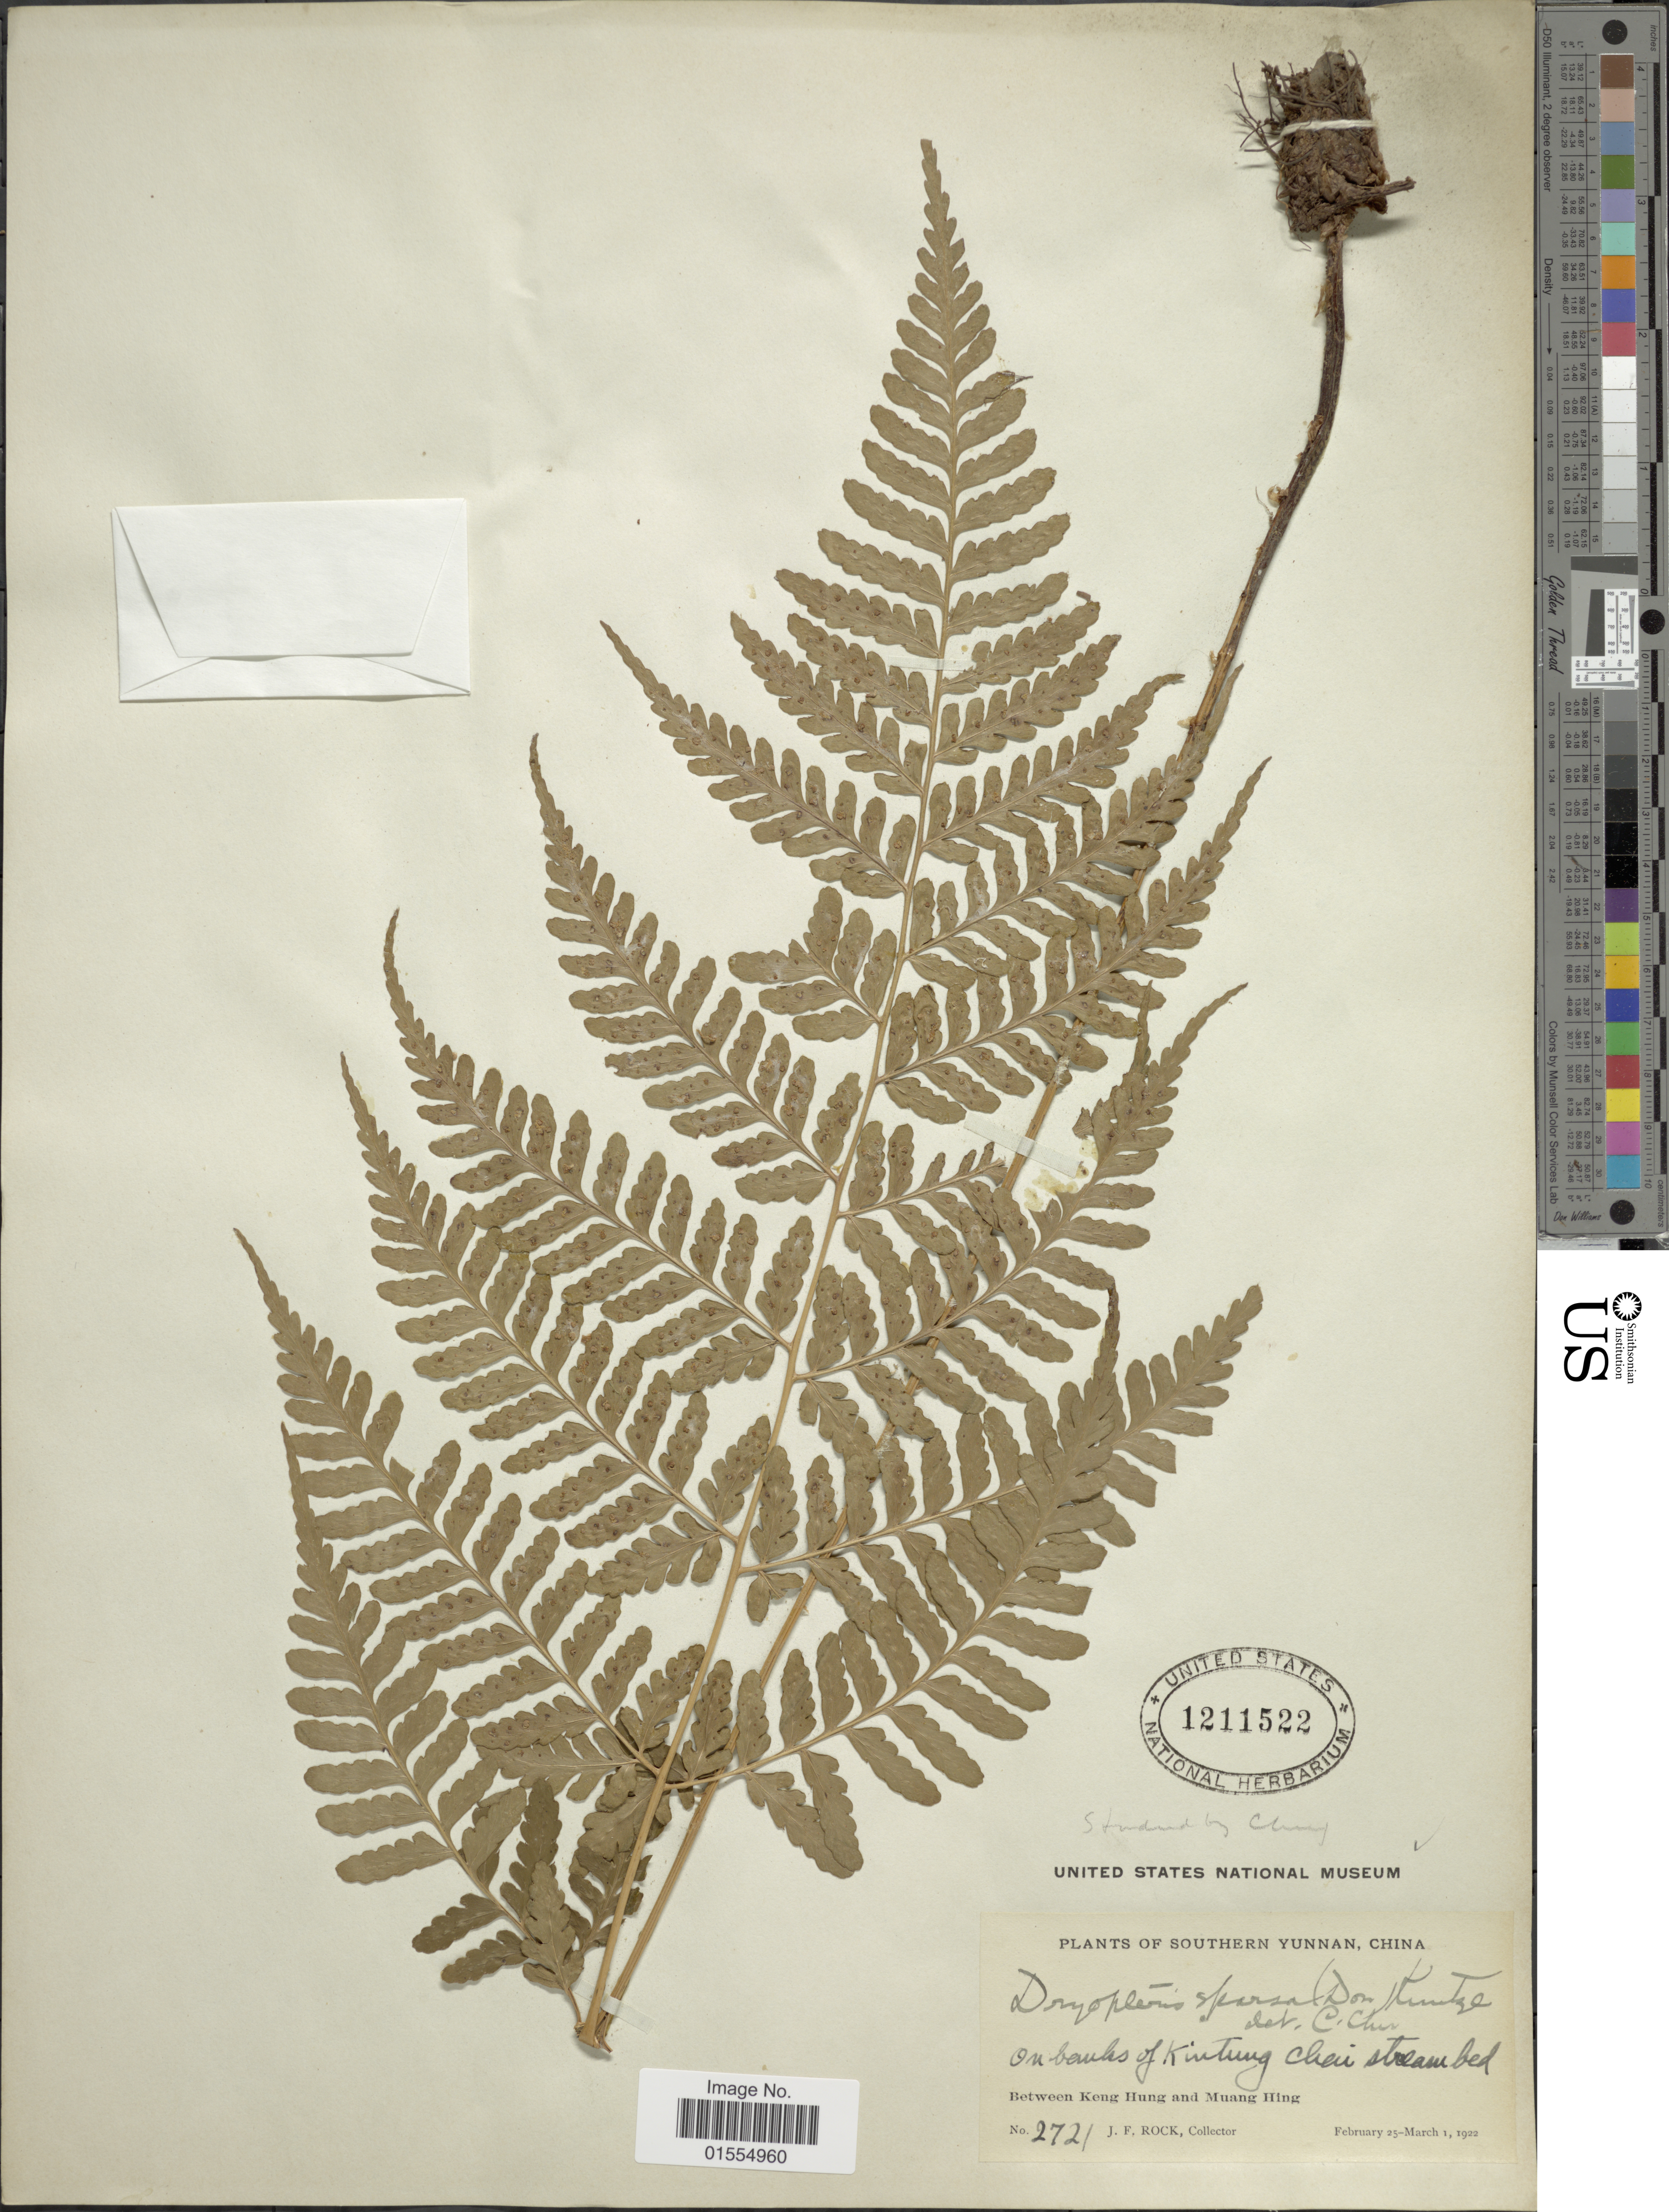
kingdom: Plantae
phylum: Tracheophyta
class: Polypodiopsida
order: Polypodiales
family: Dryopteridaceae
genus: Dryopteris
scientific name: Dryopteris sparsa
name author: (D. Don) Kuntze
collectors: J. Rock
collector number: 2721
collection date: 1922-02-25/1922-03-01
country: China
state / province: Yunnan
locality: Yunnan, China, on banks of Kintung Chai streambead, between Keng Hung and Muang Hing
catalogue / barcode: US 1211522